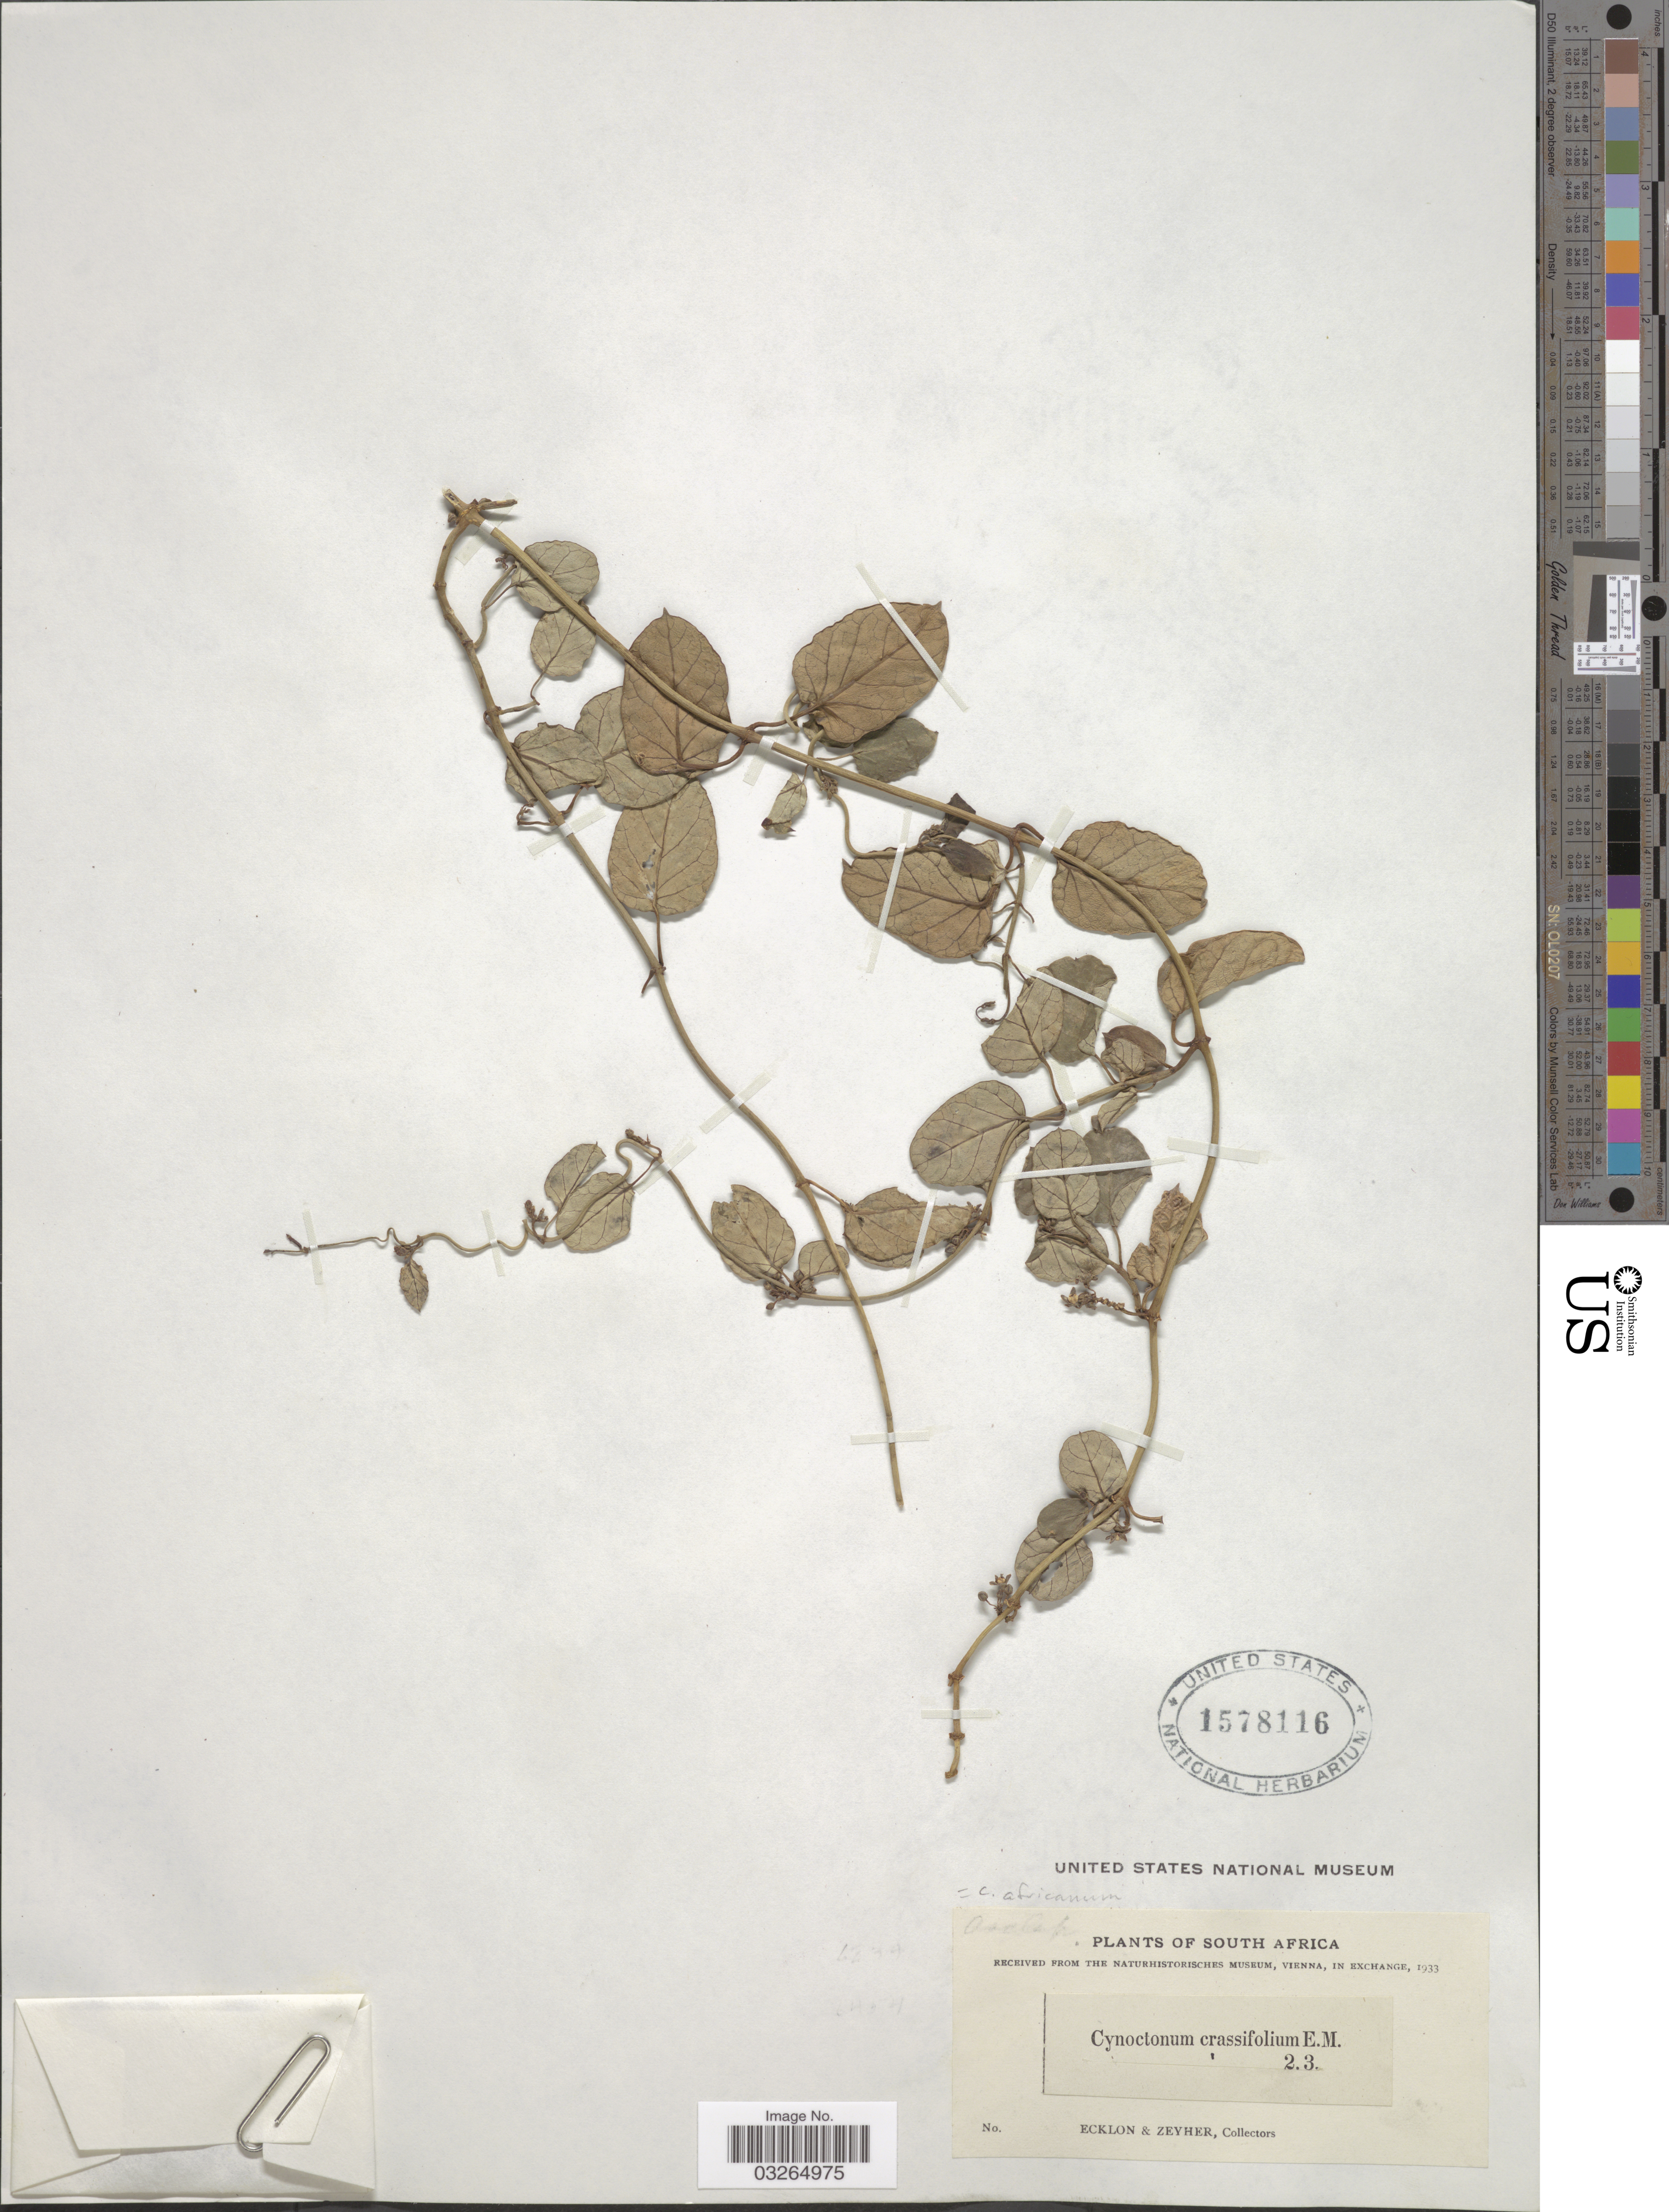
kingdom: Plantae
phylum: Tracheophyta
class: Magnoliopsida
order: Gentianales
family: Apocynaceae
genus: Cynanchum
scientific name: Cynanchum africanum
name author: Hoffmanns.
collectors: -. Ecklon & -. Zeyher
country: South Africa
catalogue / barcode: US 1578116